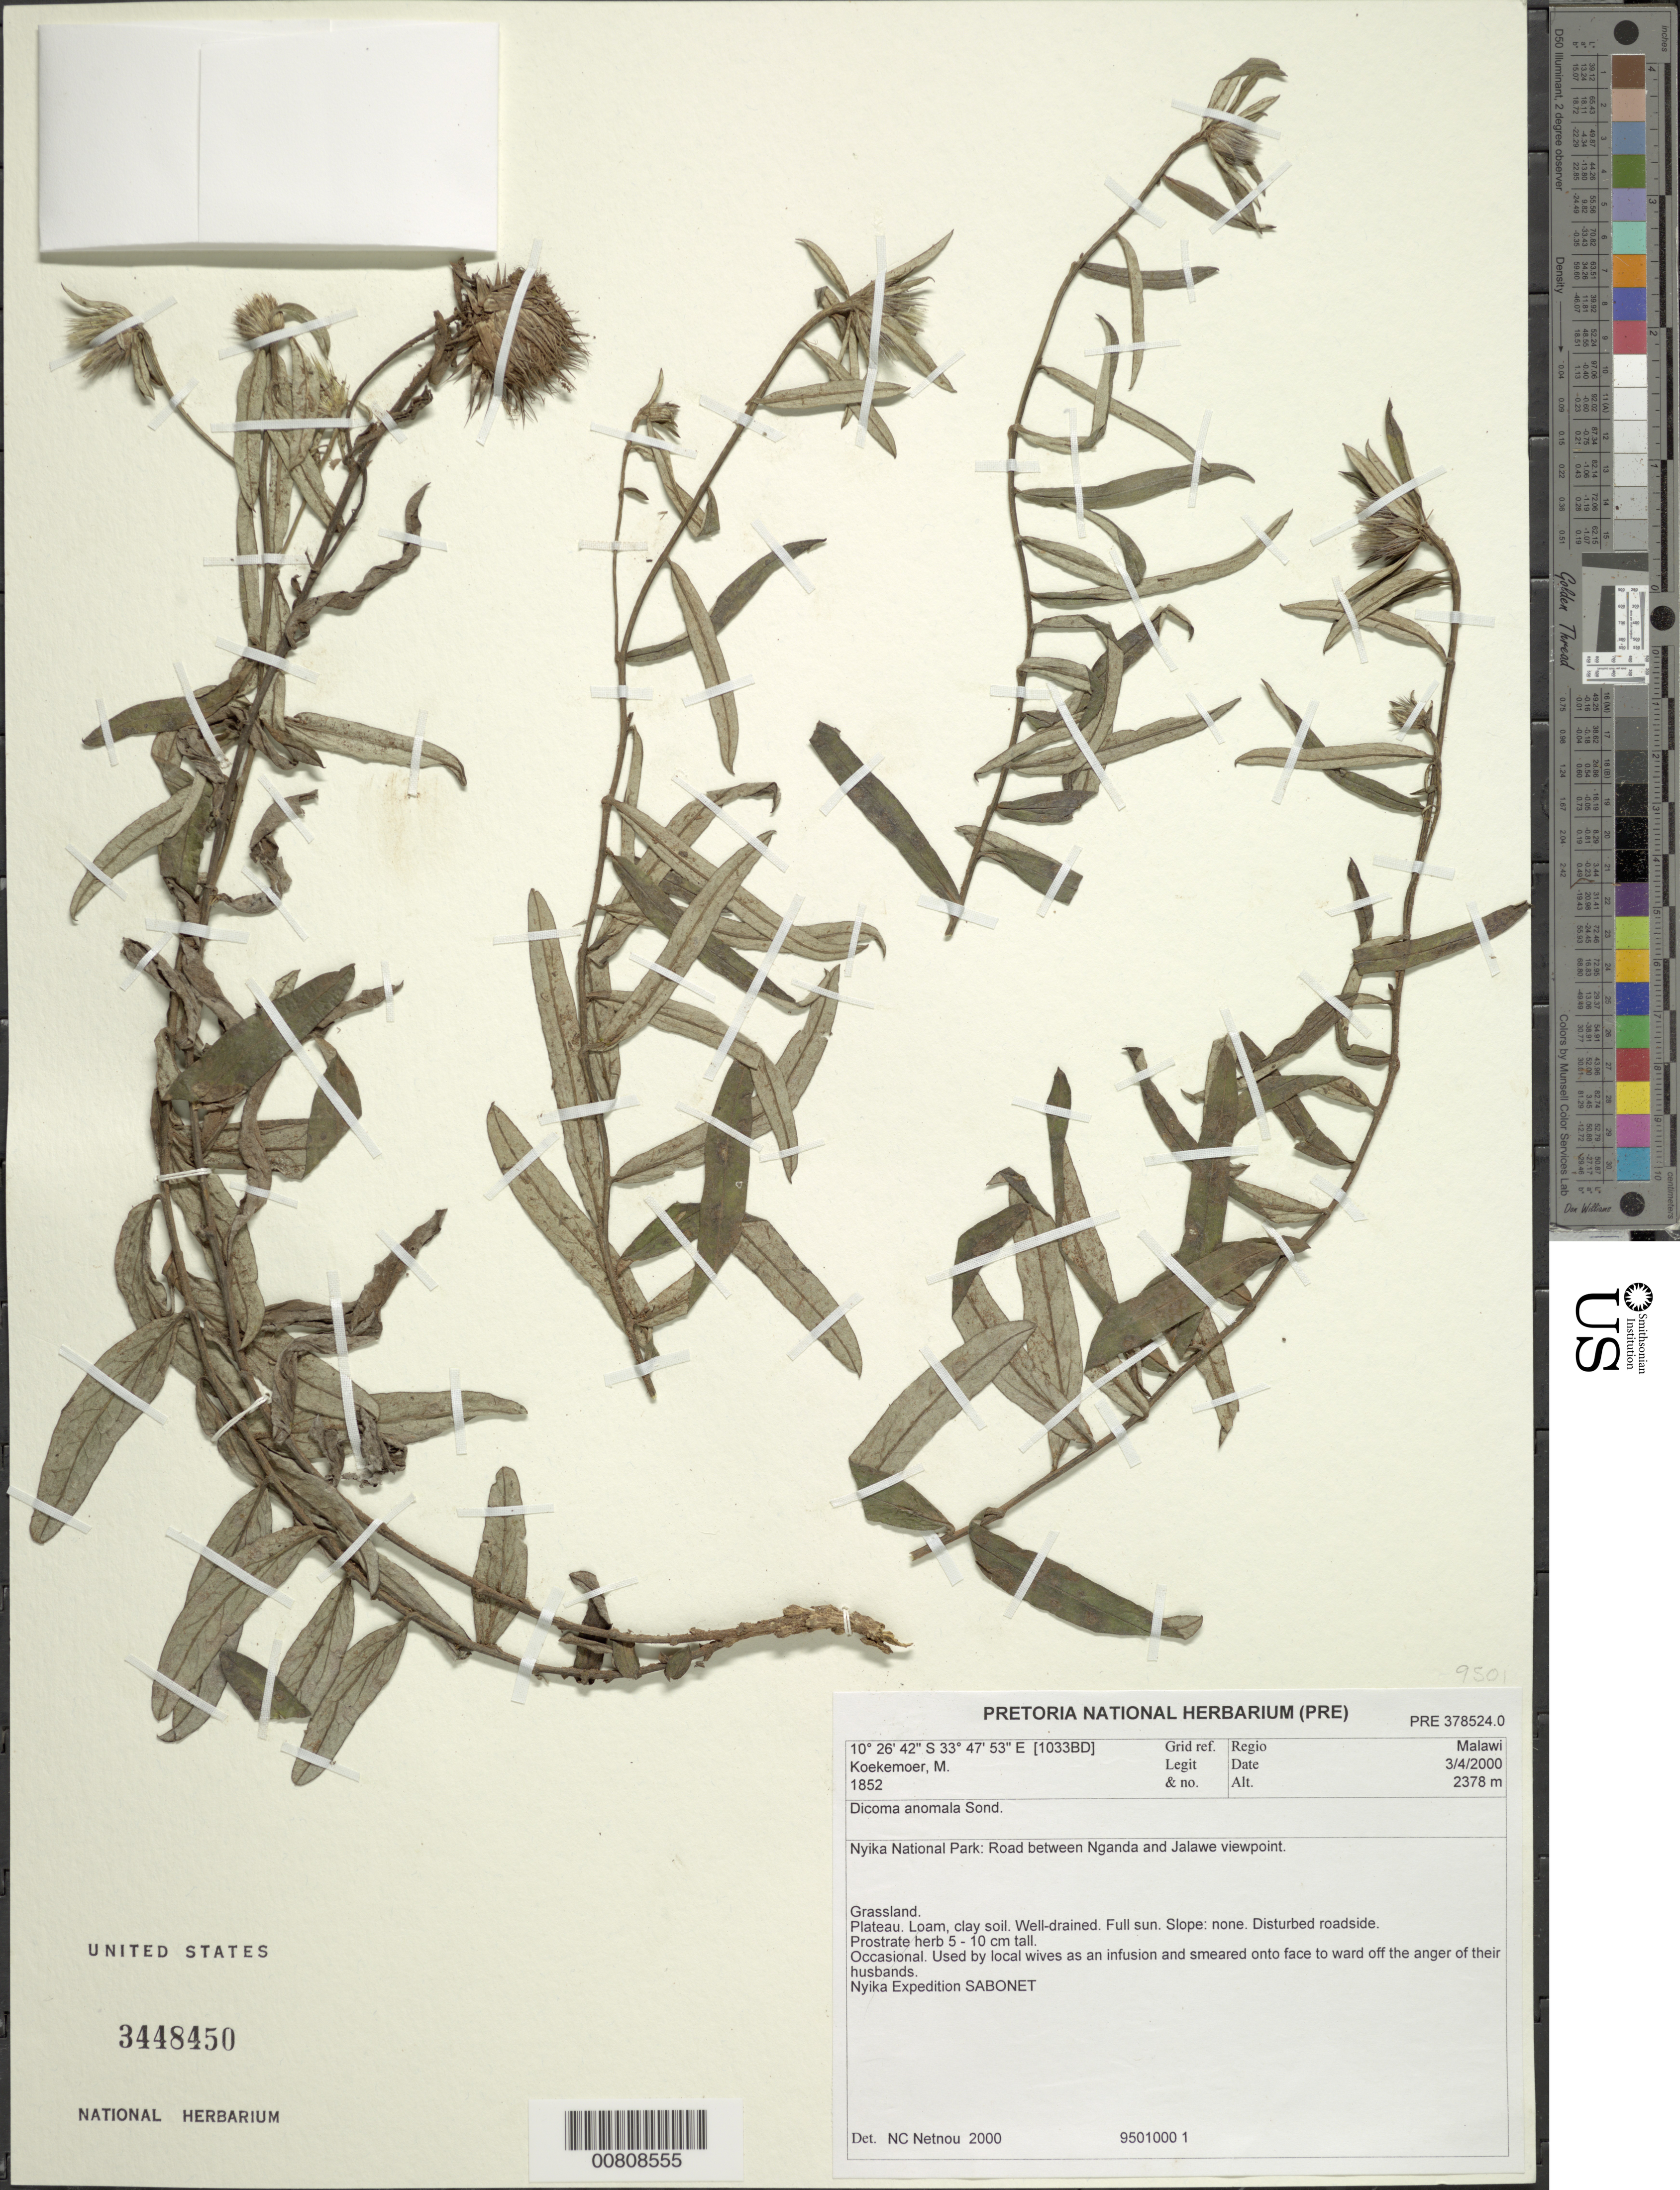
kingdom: Plantae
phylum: Tracheophyta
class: Magnoliopsida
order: Asterales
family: Asteraceae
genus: Dicoma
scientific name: Dicoma anomala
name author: Sond.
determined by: Netnou, N. C.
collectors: M. Koekemoer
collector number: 1852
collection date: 2000-04-03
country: Malawi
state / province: Northern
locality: Nyika National Park; road between Nganda and Jalawe viewpoint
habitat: Grassland; plateau; loam, clay soil; well-drained; full sun; slope: none; disturbed roadside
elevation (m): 2378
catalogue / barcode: US 3448450